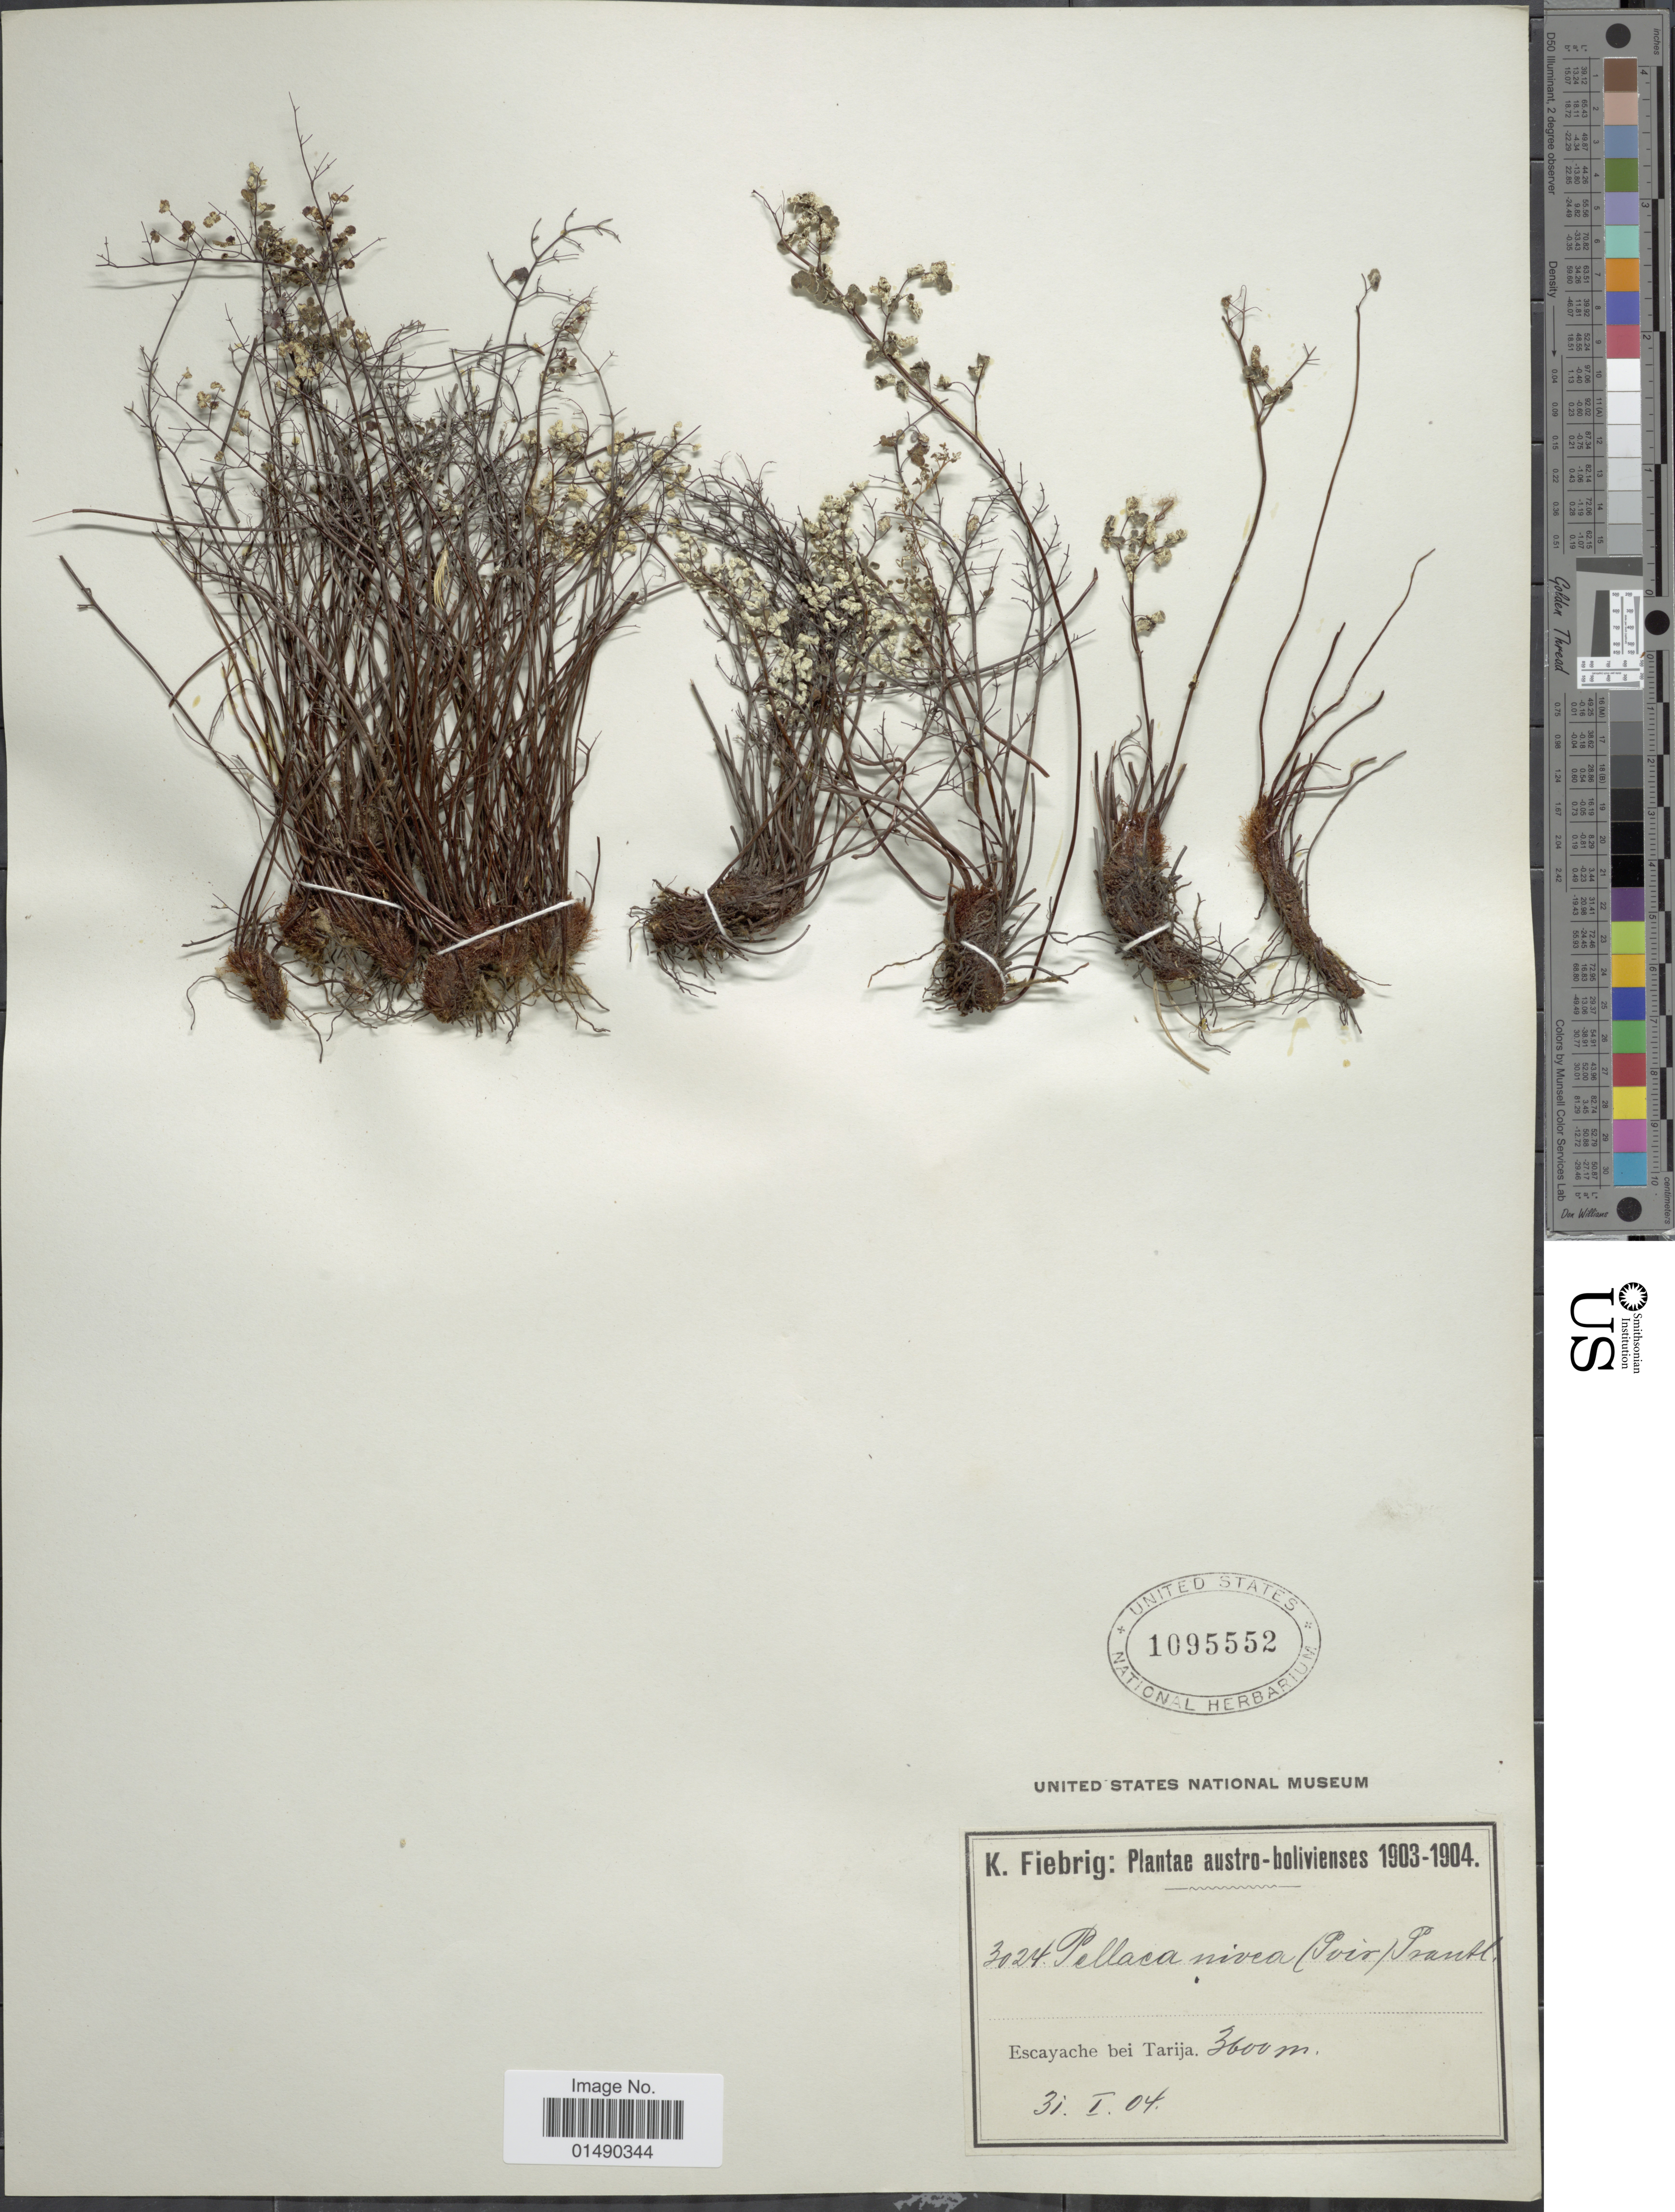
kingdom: Plantae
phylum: Tracheophyta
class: Polypodiopsida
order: Polypodiales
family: Pteridaceae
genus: Argyrochosma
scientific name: Argyrochosma nivea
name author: (Poir.) Windham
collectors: K. Fiebrig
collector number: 3024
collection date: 1904-01-31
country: Bolivia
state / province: Tarija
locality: Austro-Bolivienses, Escayache bei Tarija.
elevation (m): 3600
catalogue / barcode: US 1095552